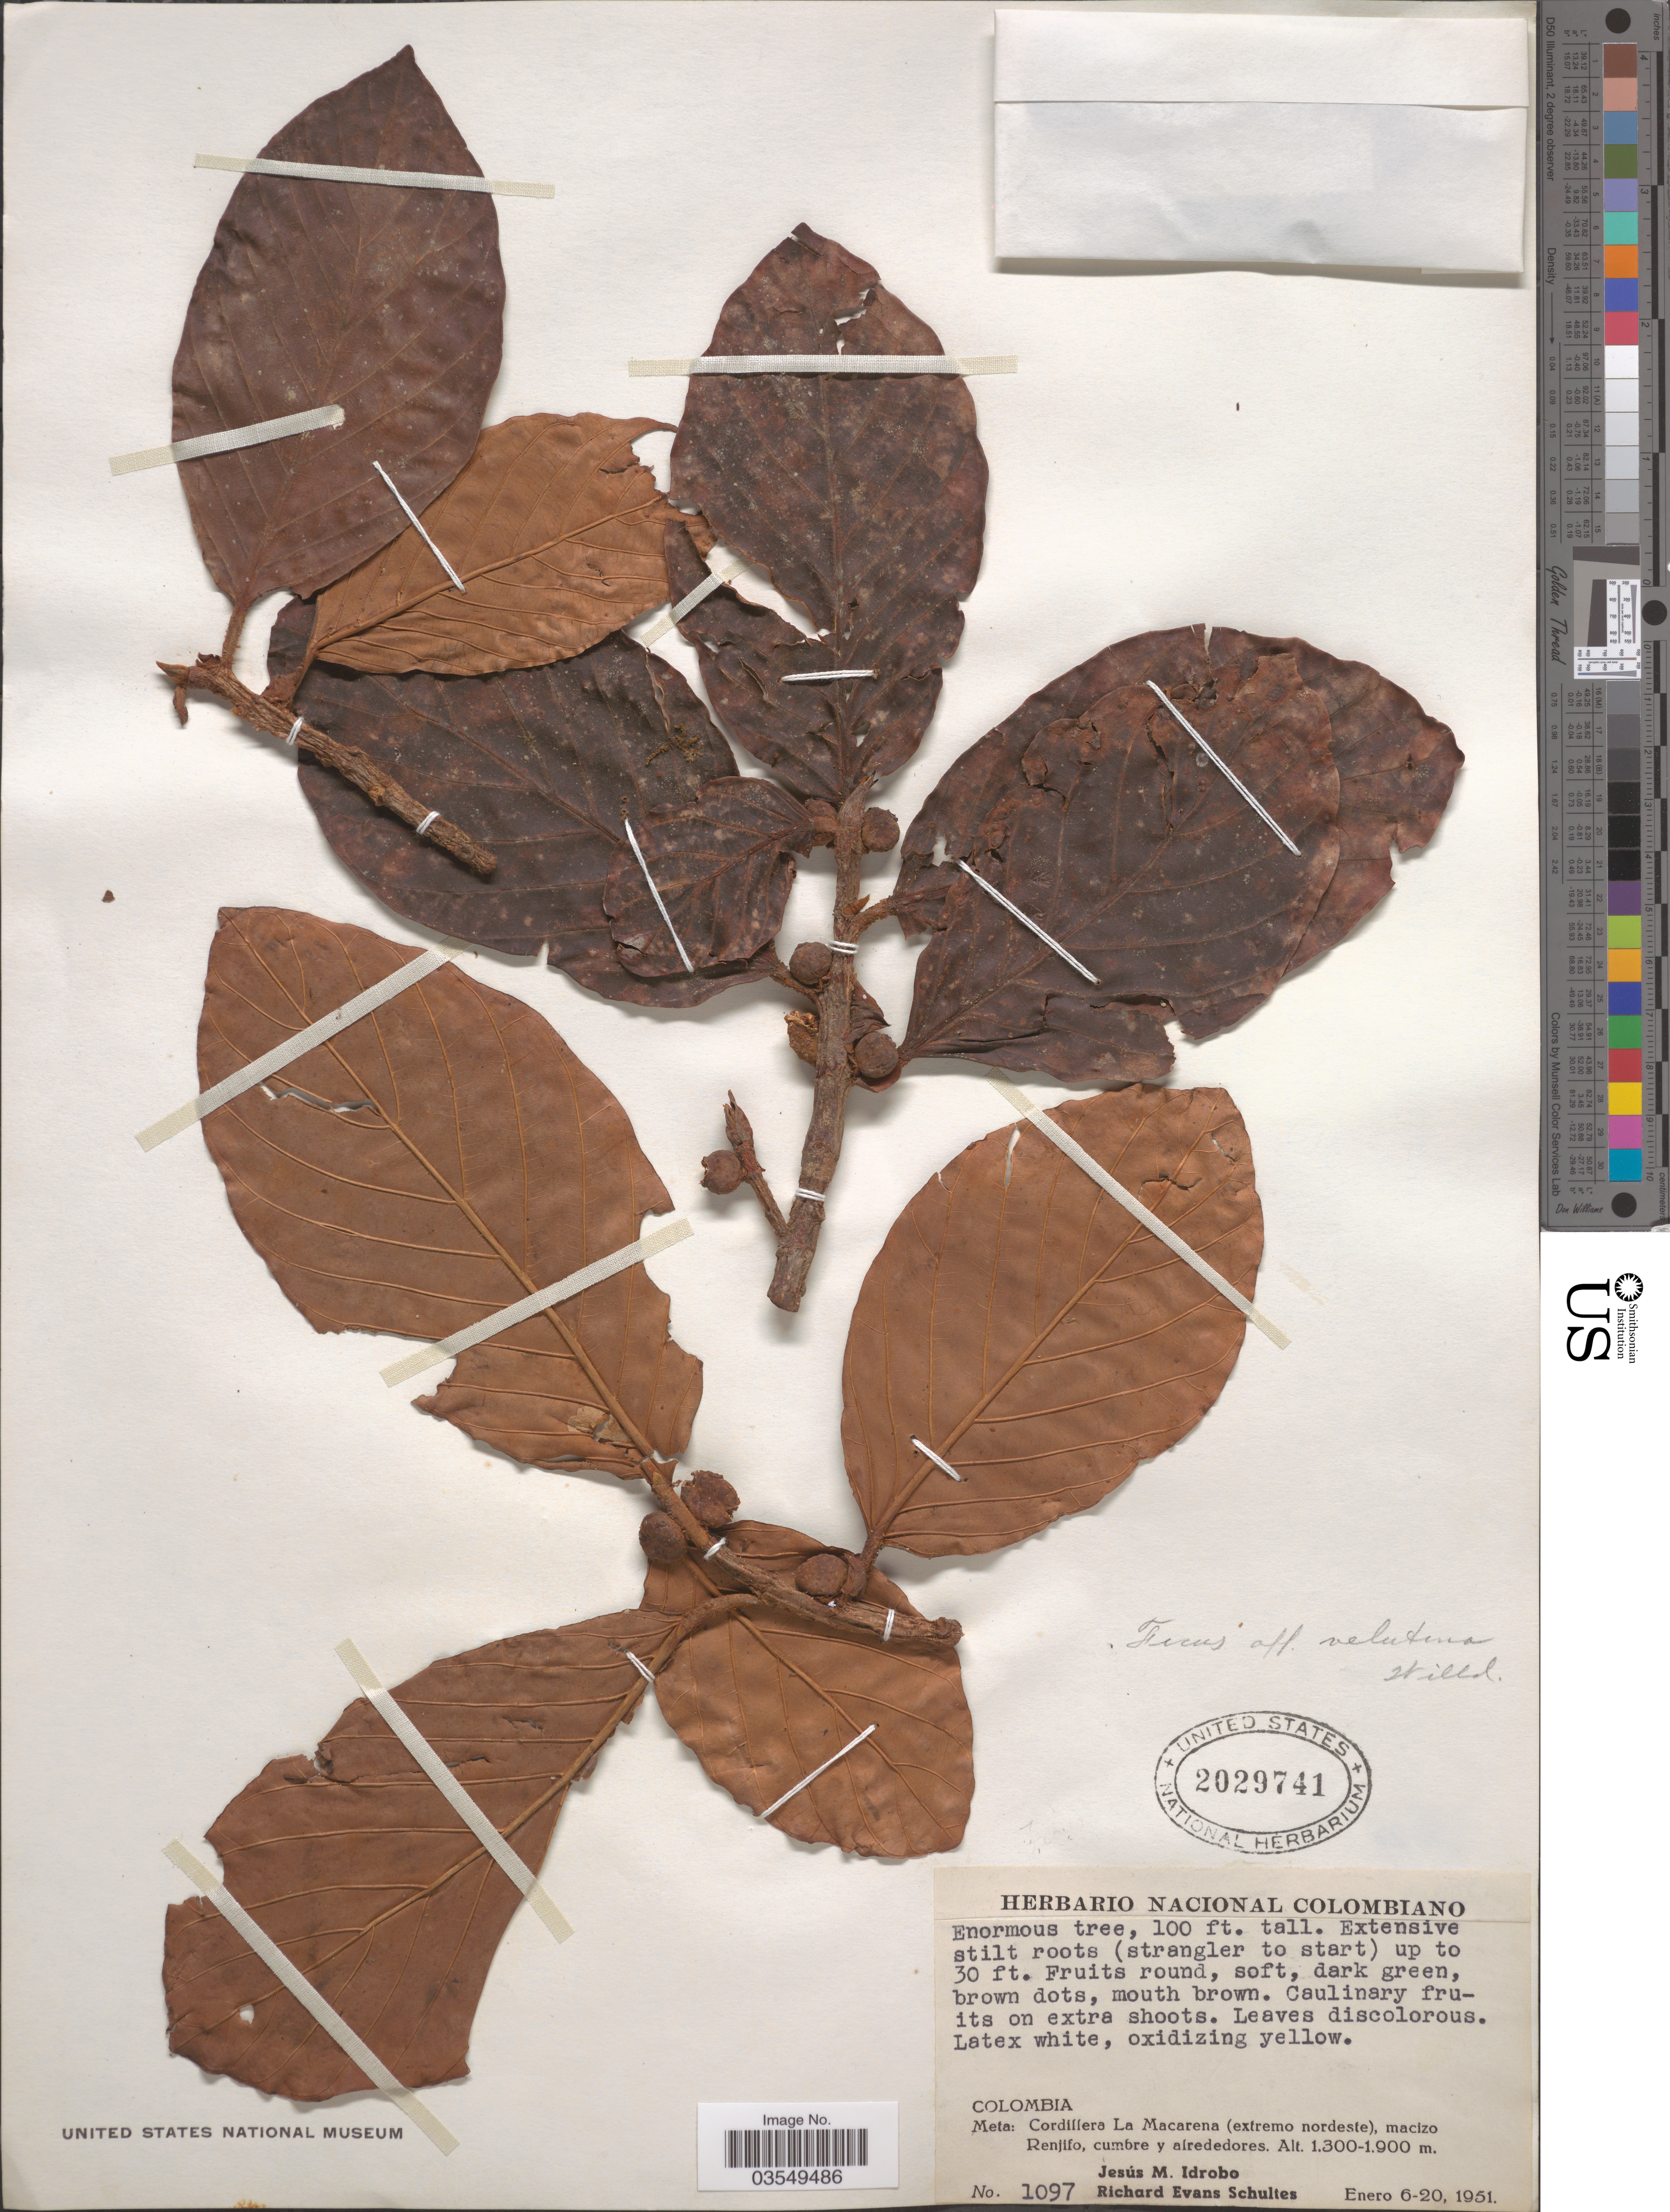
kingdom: Plantae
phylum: Tracheophyta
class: Magnoliopsida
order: Rosales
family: Moraceae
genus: Ficus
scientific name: Ficus velutina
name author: Humb. & Bonpl. ex Willd.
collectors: J. M. Idrobo & R. E. Schultes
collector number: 1097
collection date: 1951-01-06/1951-01-20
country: Colombia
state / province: Meta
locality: Cordillera La Macarena (extremo nordeste), macizo Renjifo, cumbre y alrededores.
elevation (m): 1300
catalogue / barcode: US 2029741